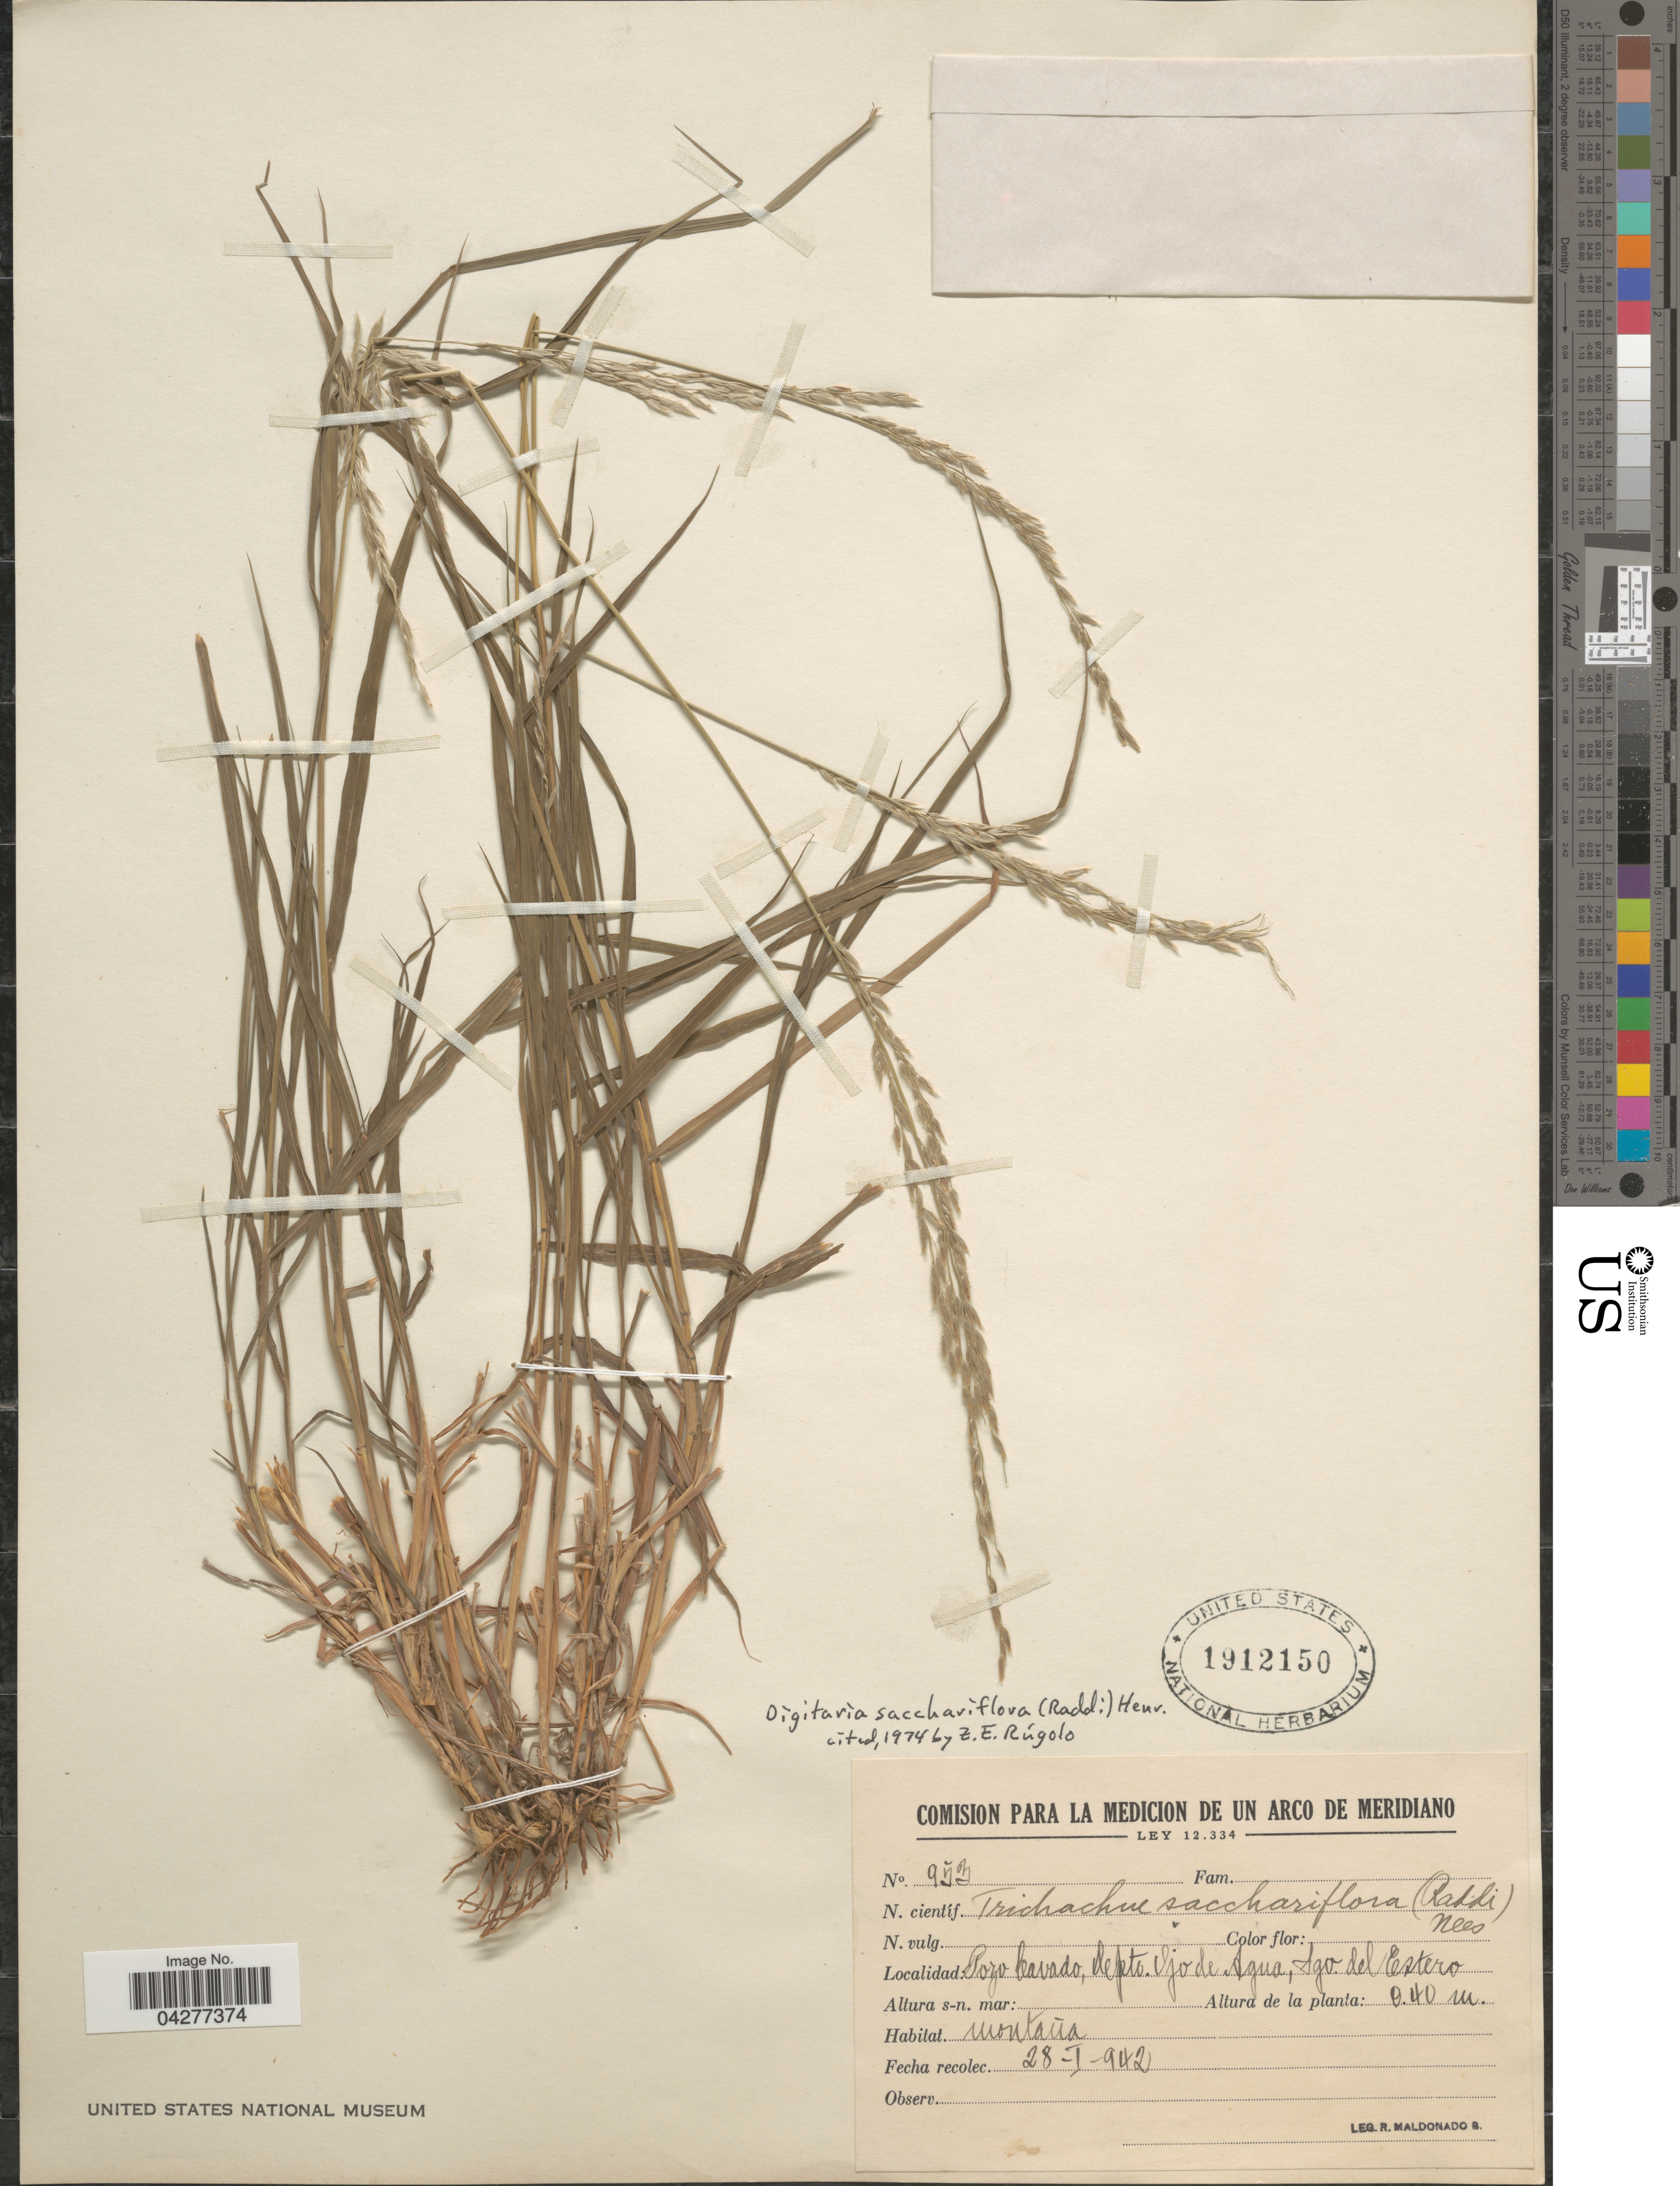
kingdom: Plantae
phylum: Tracheophyta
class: Liliopsida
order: Poales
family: Poaceae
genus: Digitaria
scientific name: Digitaria sacchariflora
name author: (Nees) Henr.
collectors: B. Maldonado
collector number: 953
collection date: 1942-01-28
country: Argentina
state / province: Santiago del Estero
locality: Pozo Cavado, Depto. Ojo de Agua. Sgo. del Estero.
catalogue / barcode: US 1912150